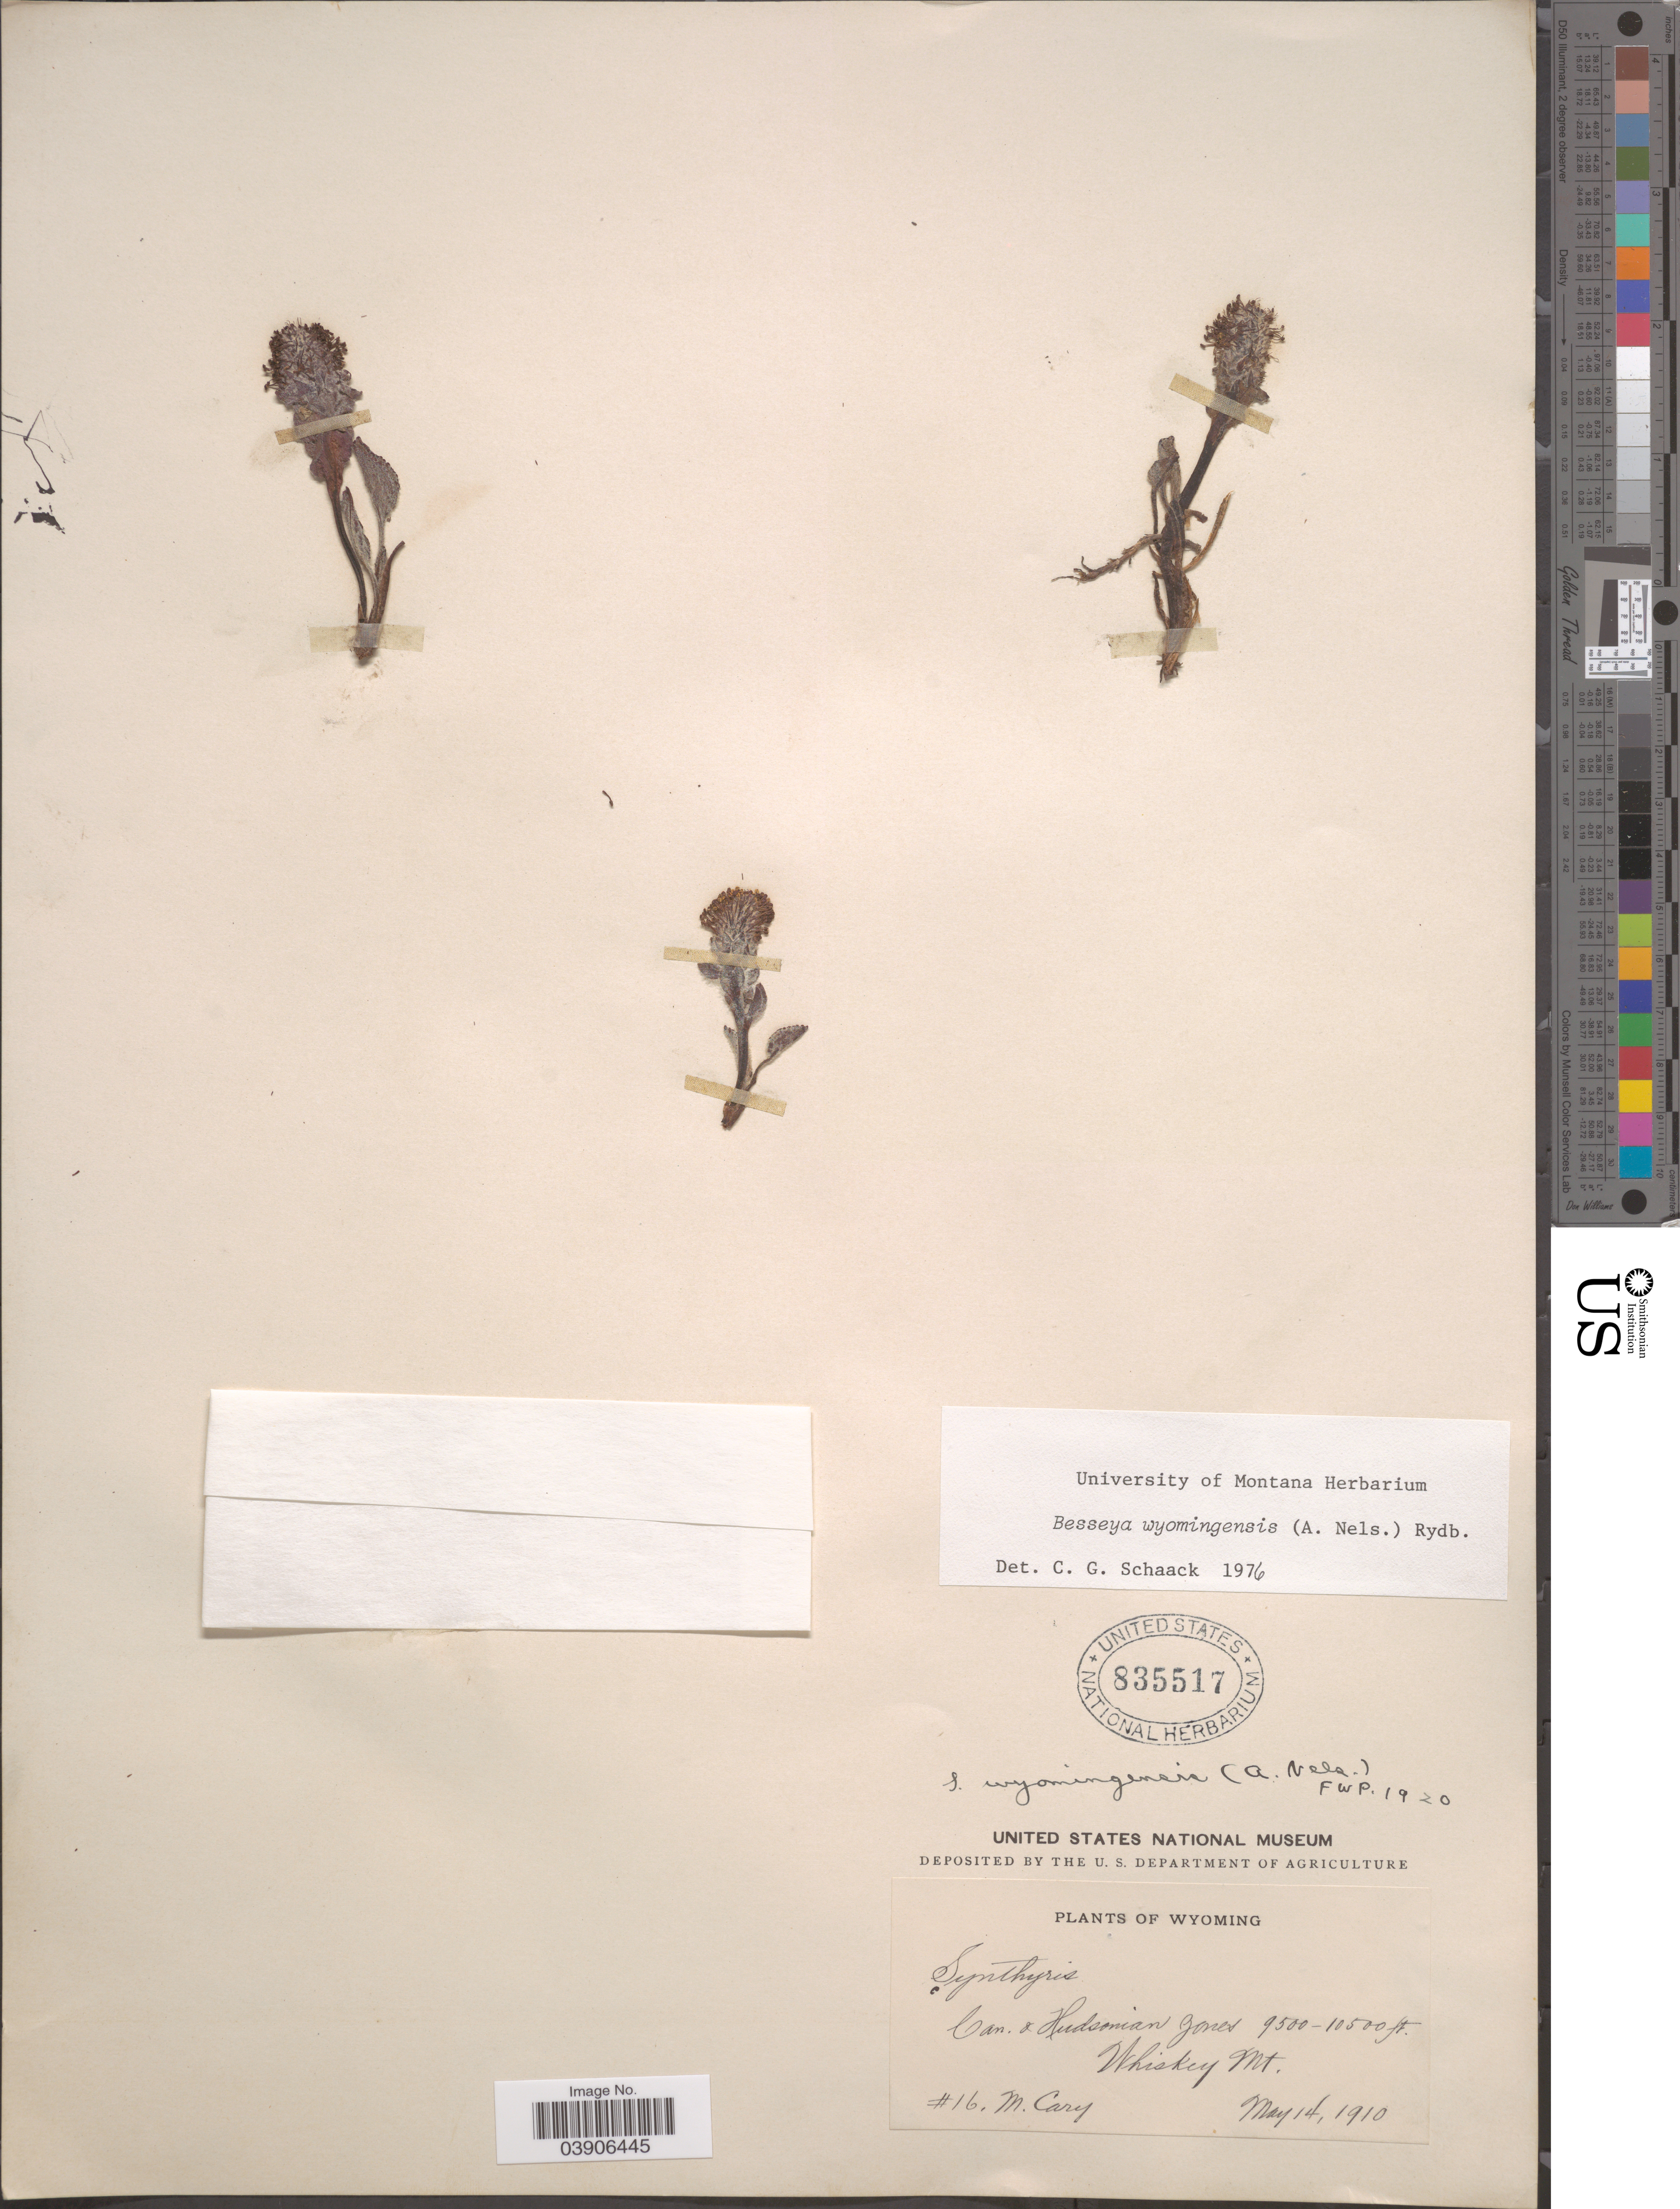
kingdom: Plantae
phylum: Tracheophyta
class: Magnoliopsida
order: Lamiales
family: Plantaginaceae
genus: Synthyris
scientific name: Synthyris wyomingensis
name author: A. Heller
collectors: M. Cary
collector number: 16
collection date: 1910-05-14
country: United States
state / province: Wyoming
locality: Can. & Hudsonian Zones. Whiskey Mt.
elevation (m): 2896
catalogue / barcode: US 835517